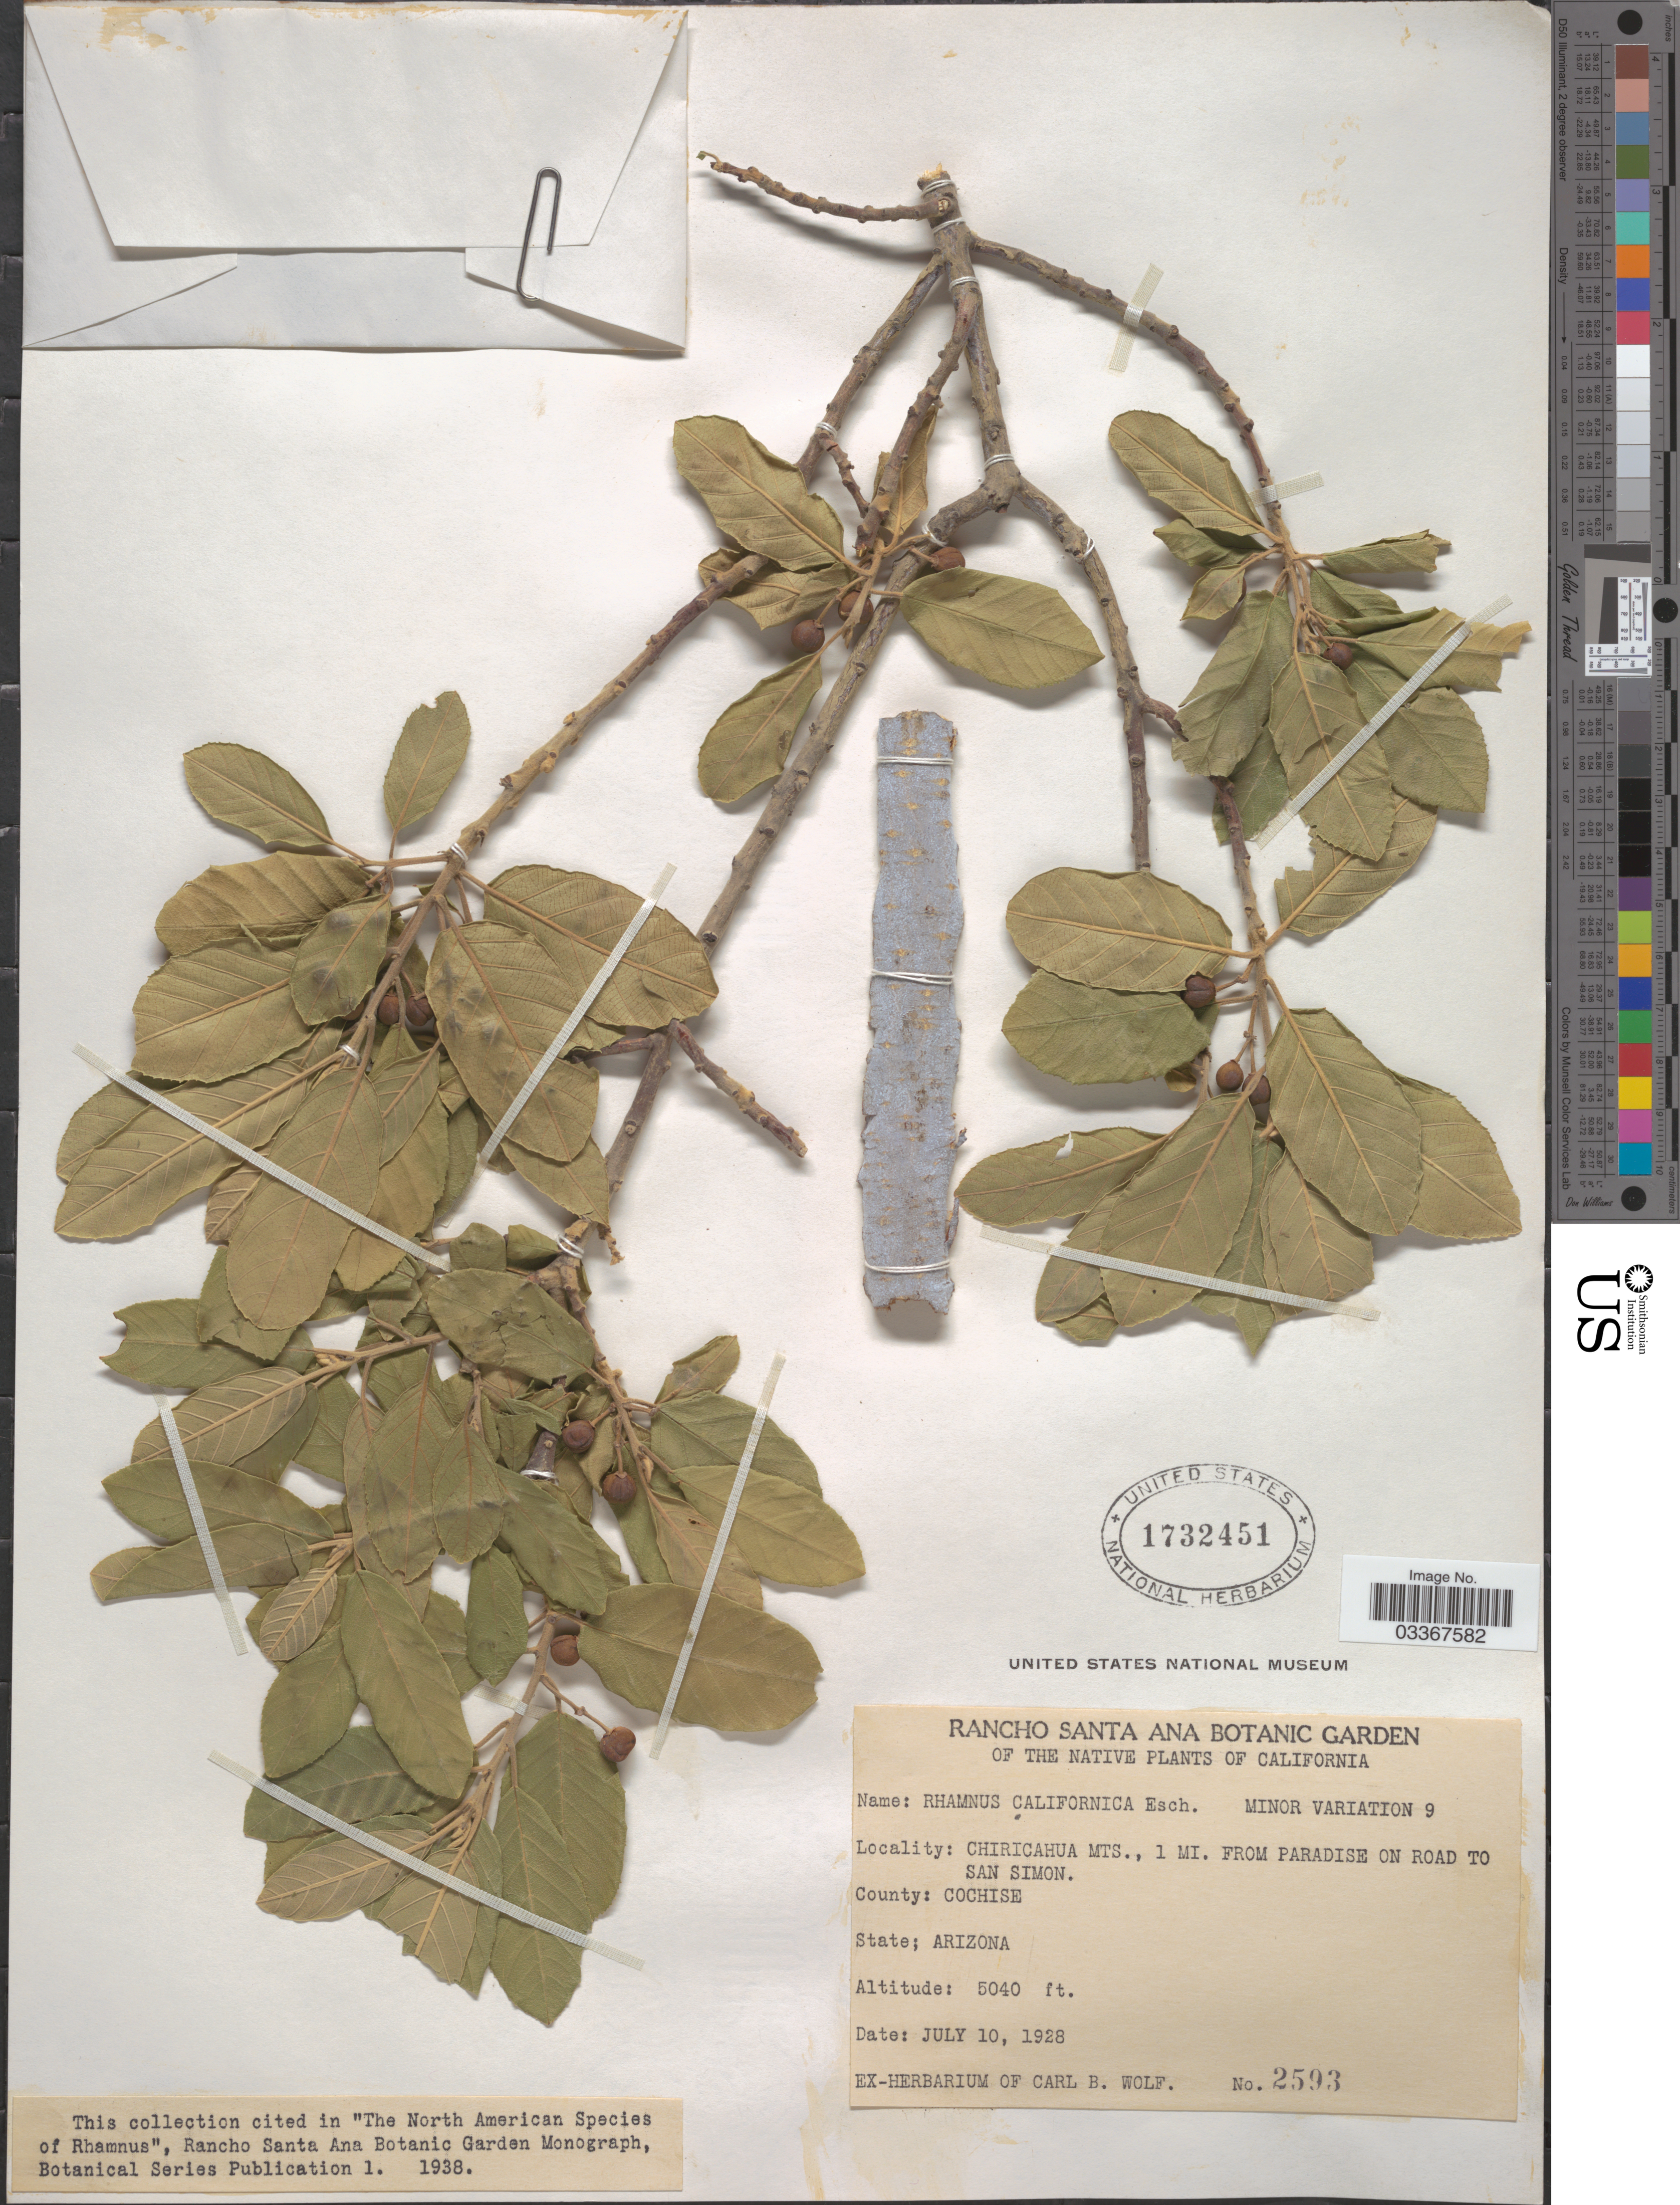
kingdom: Plantae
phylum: Tracheophyta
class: Magnoliopsida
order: Rosales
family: Rhamnaceae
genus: Frangula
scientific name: Frangula californica subsp. ursina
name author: (Greene) Kartesz & Gandhi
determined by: Strong, Mark T., (BOT), Smithsonian Institution - National Museum of Natural History (UNITED STATES)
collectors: ex herb. Carl B. Wolf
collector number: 2593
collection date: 1928-07-10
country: United States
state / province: Arizona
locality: Chiricahua Mts., 1 mi. from Paradise on road to San Simon, County: Cochise.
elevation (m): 1536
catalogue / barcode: US 1732451